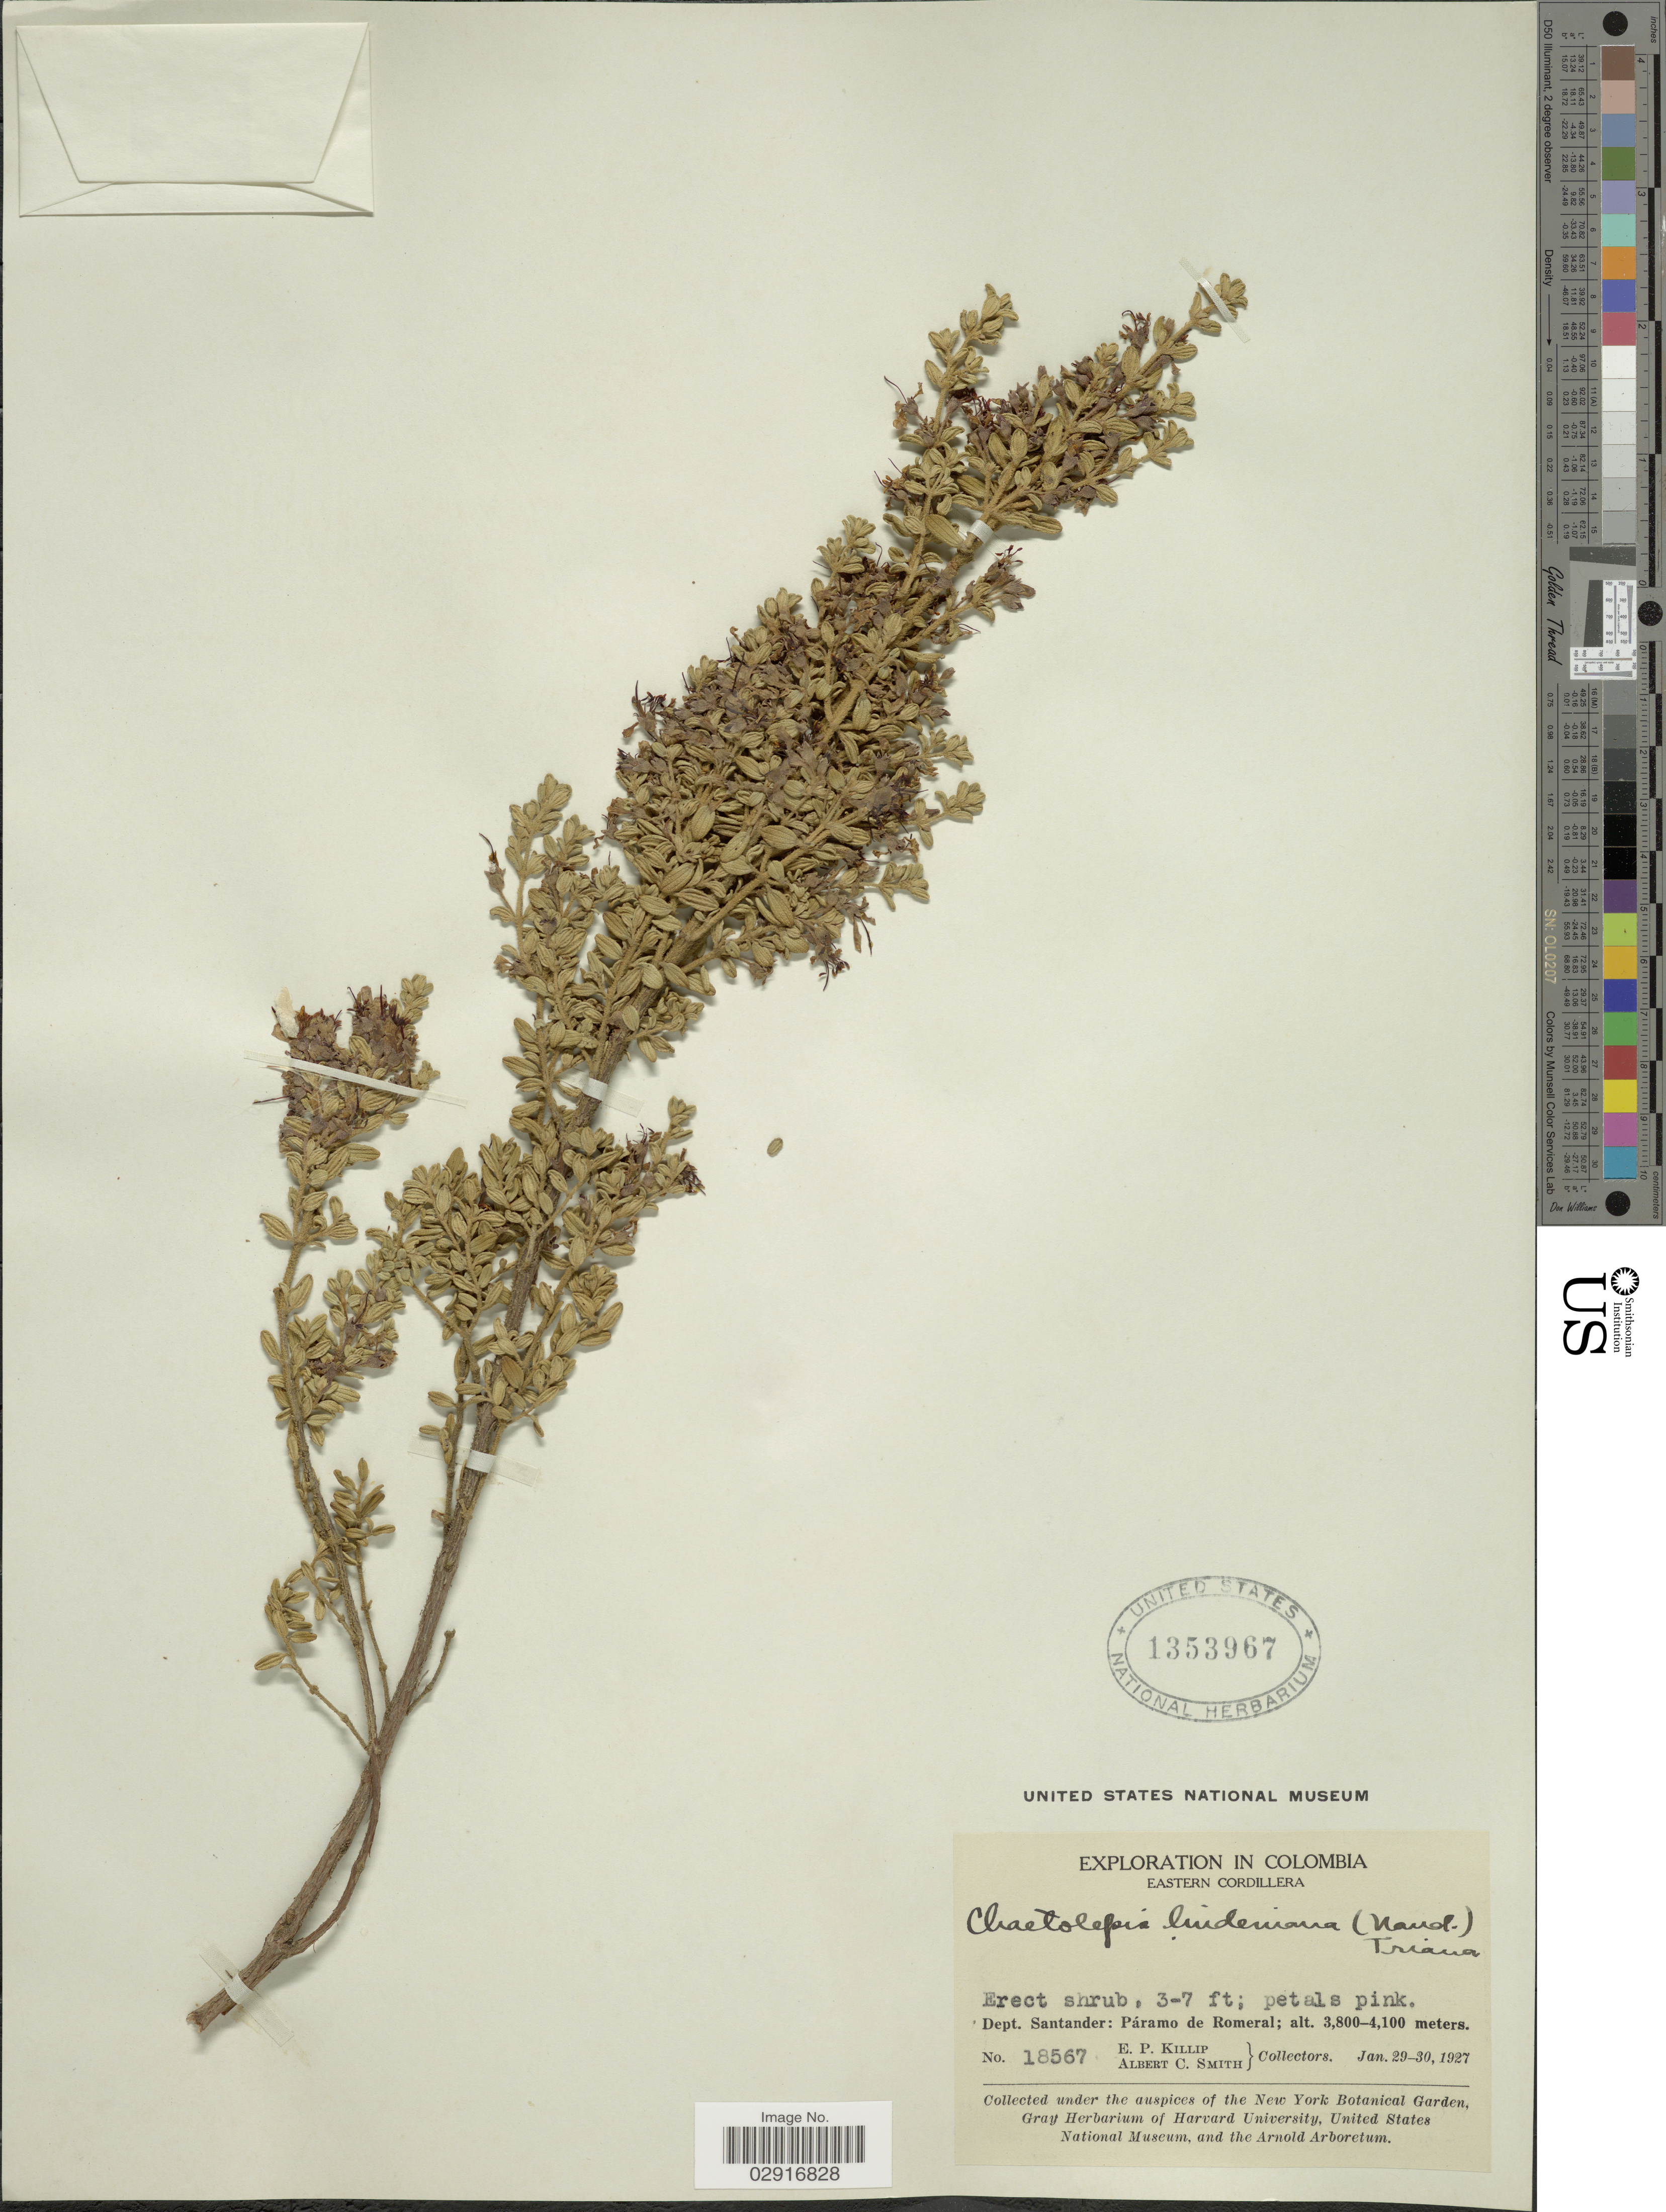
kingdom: Plantae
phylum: Tracheophyta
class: Magnoliopsida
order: Myrtales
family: Melastomataceae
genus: Chaetolepis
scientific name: Chaetolepis lindeniana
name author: (Naudin) Triana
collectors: E. P. Killip & A. C. Smith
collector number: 18567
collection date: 1927-01-29/1927-01-30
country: Colombia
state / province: Santander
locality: Eastern Cordillera. Dept. Santander: Páramo de Romeral.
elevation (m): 3800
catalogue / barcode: US 1353967